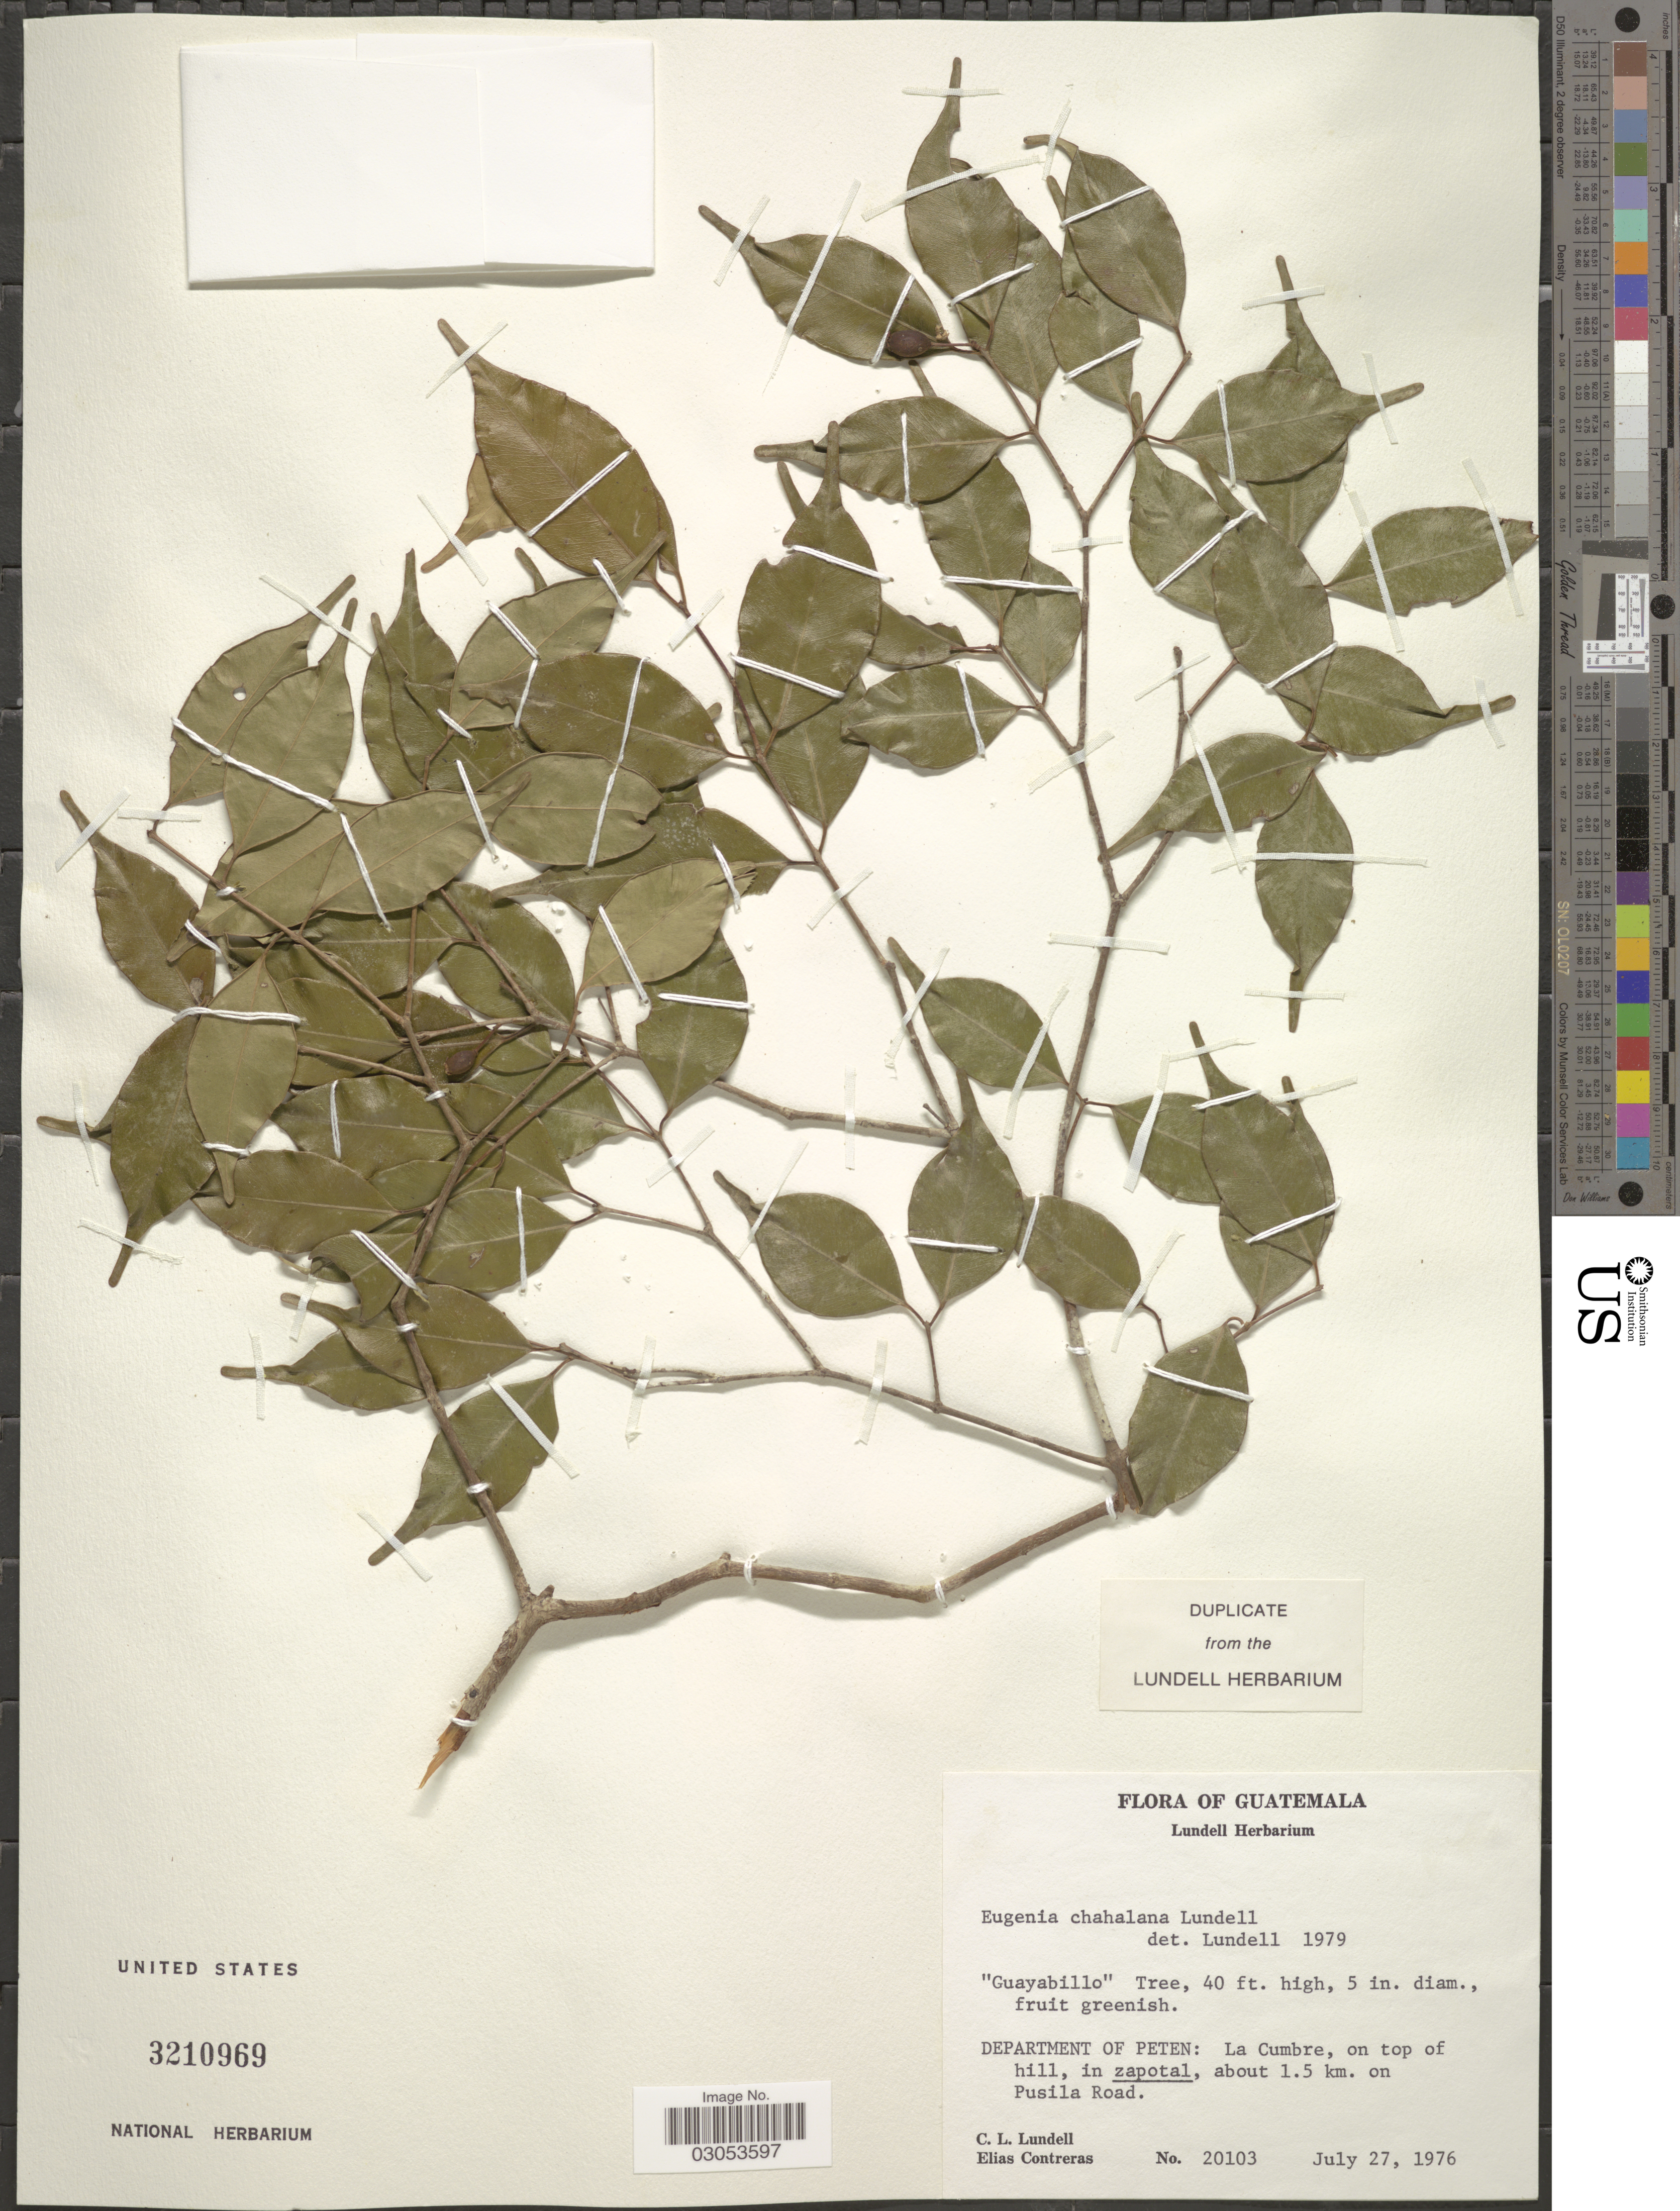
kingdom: Plantae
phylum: Tracheophyta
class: Magnoliopsida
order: Myrtales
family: Myrtaceae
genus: Eugenia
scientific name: Eugenia chahalana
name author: Lundell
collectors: C. L. Lundell & E. Contreras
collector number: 20103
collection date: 1976-07-27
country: Guatemala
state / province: El Petén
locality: Department of Peten: La Cumbre, on top of hill, in zapotal, about 1.5 km. on Pusila Road.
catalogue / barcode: US 3210969